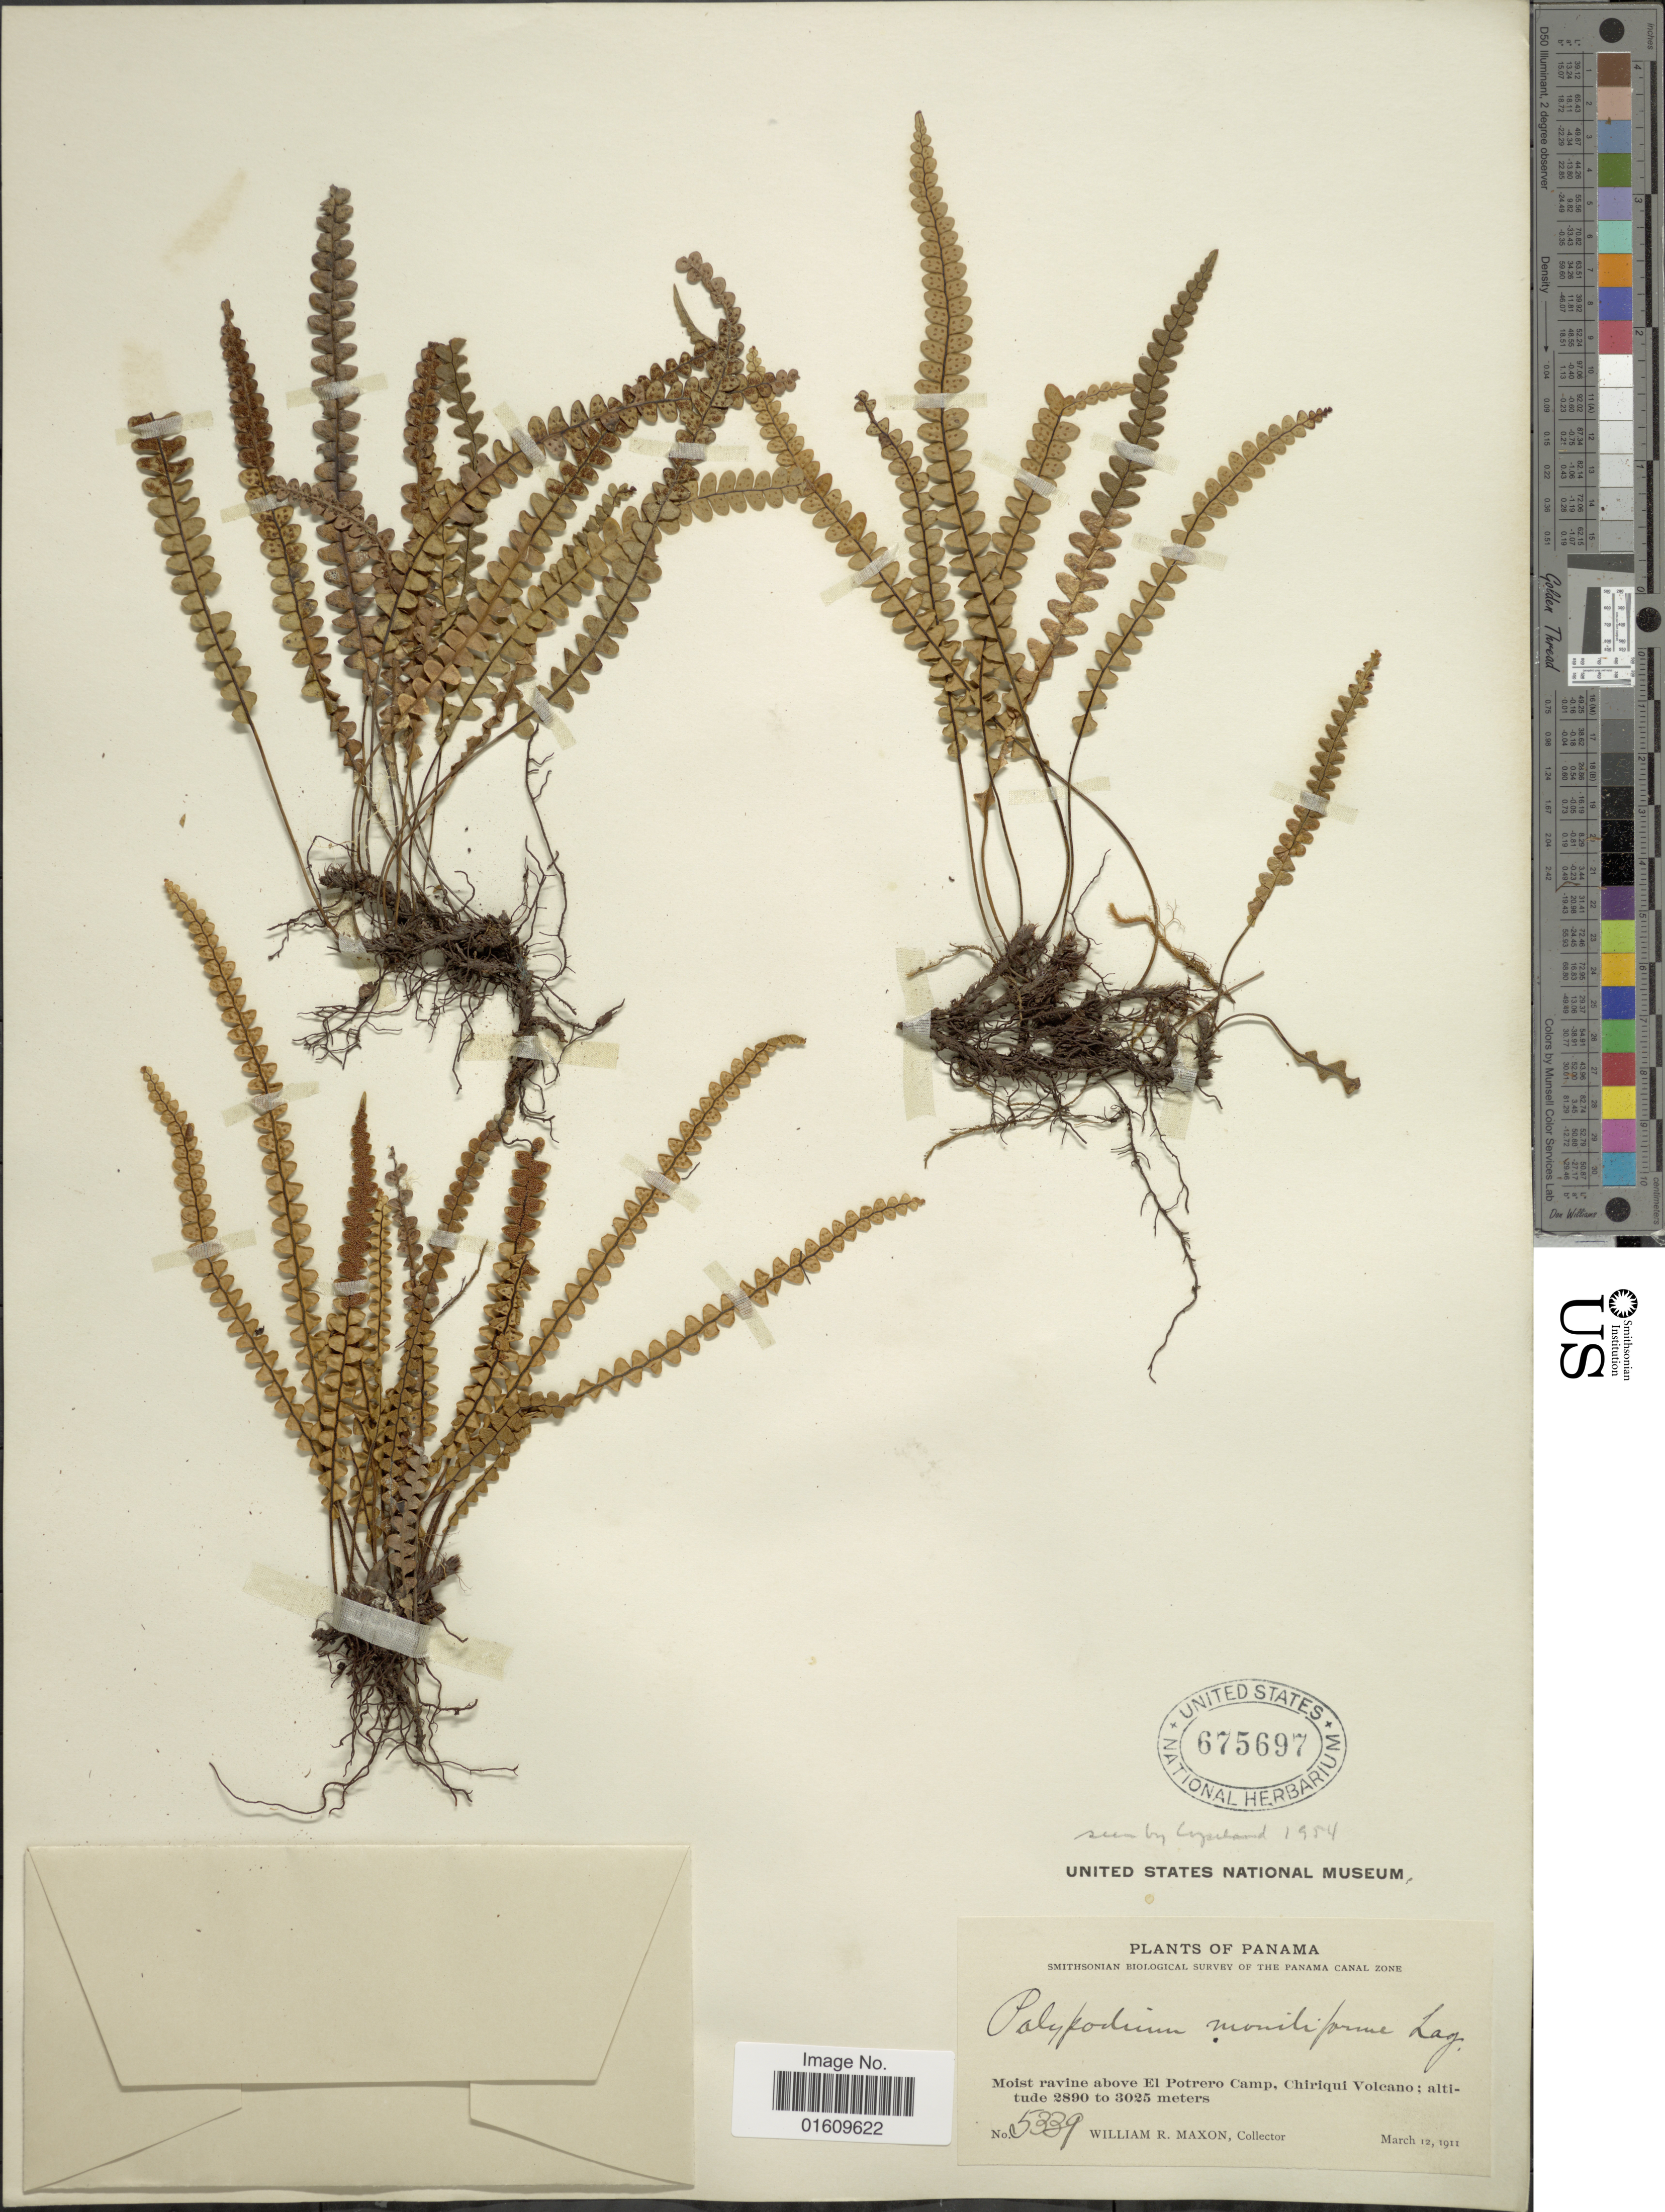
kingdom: Plantae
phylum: Tracheophyta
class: Polypodiopsida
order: Polypodiales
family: Polypodiaceae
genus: Melpomene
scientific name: Melpomene moniliformis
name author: (Lag. ex Sw.) A.R. Sm. & R.C. Moran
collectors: W. R. Maxon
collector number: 5339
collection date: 1911-03-12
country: Panama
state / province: Chiriqui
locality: Moist ravine above El Potrero Camp, Chiriqui Volcano.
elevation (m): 2890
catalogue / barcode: US 675697